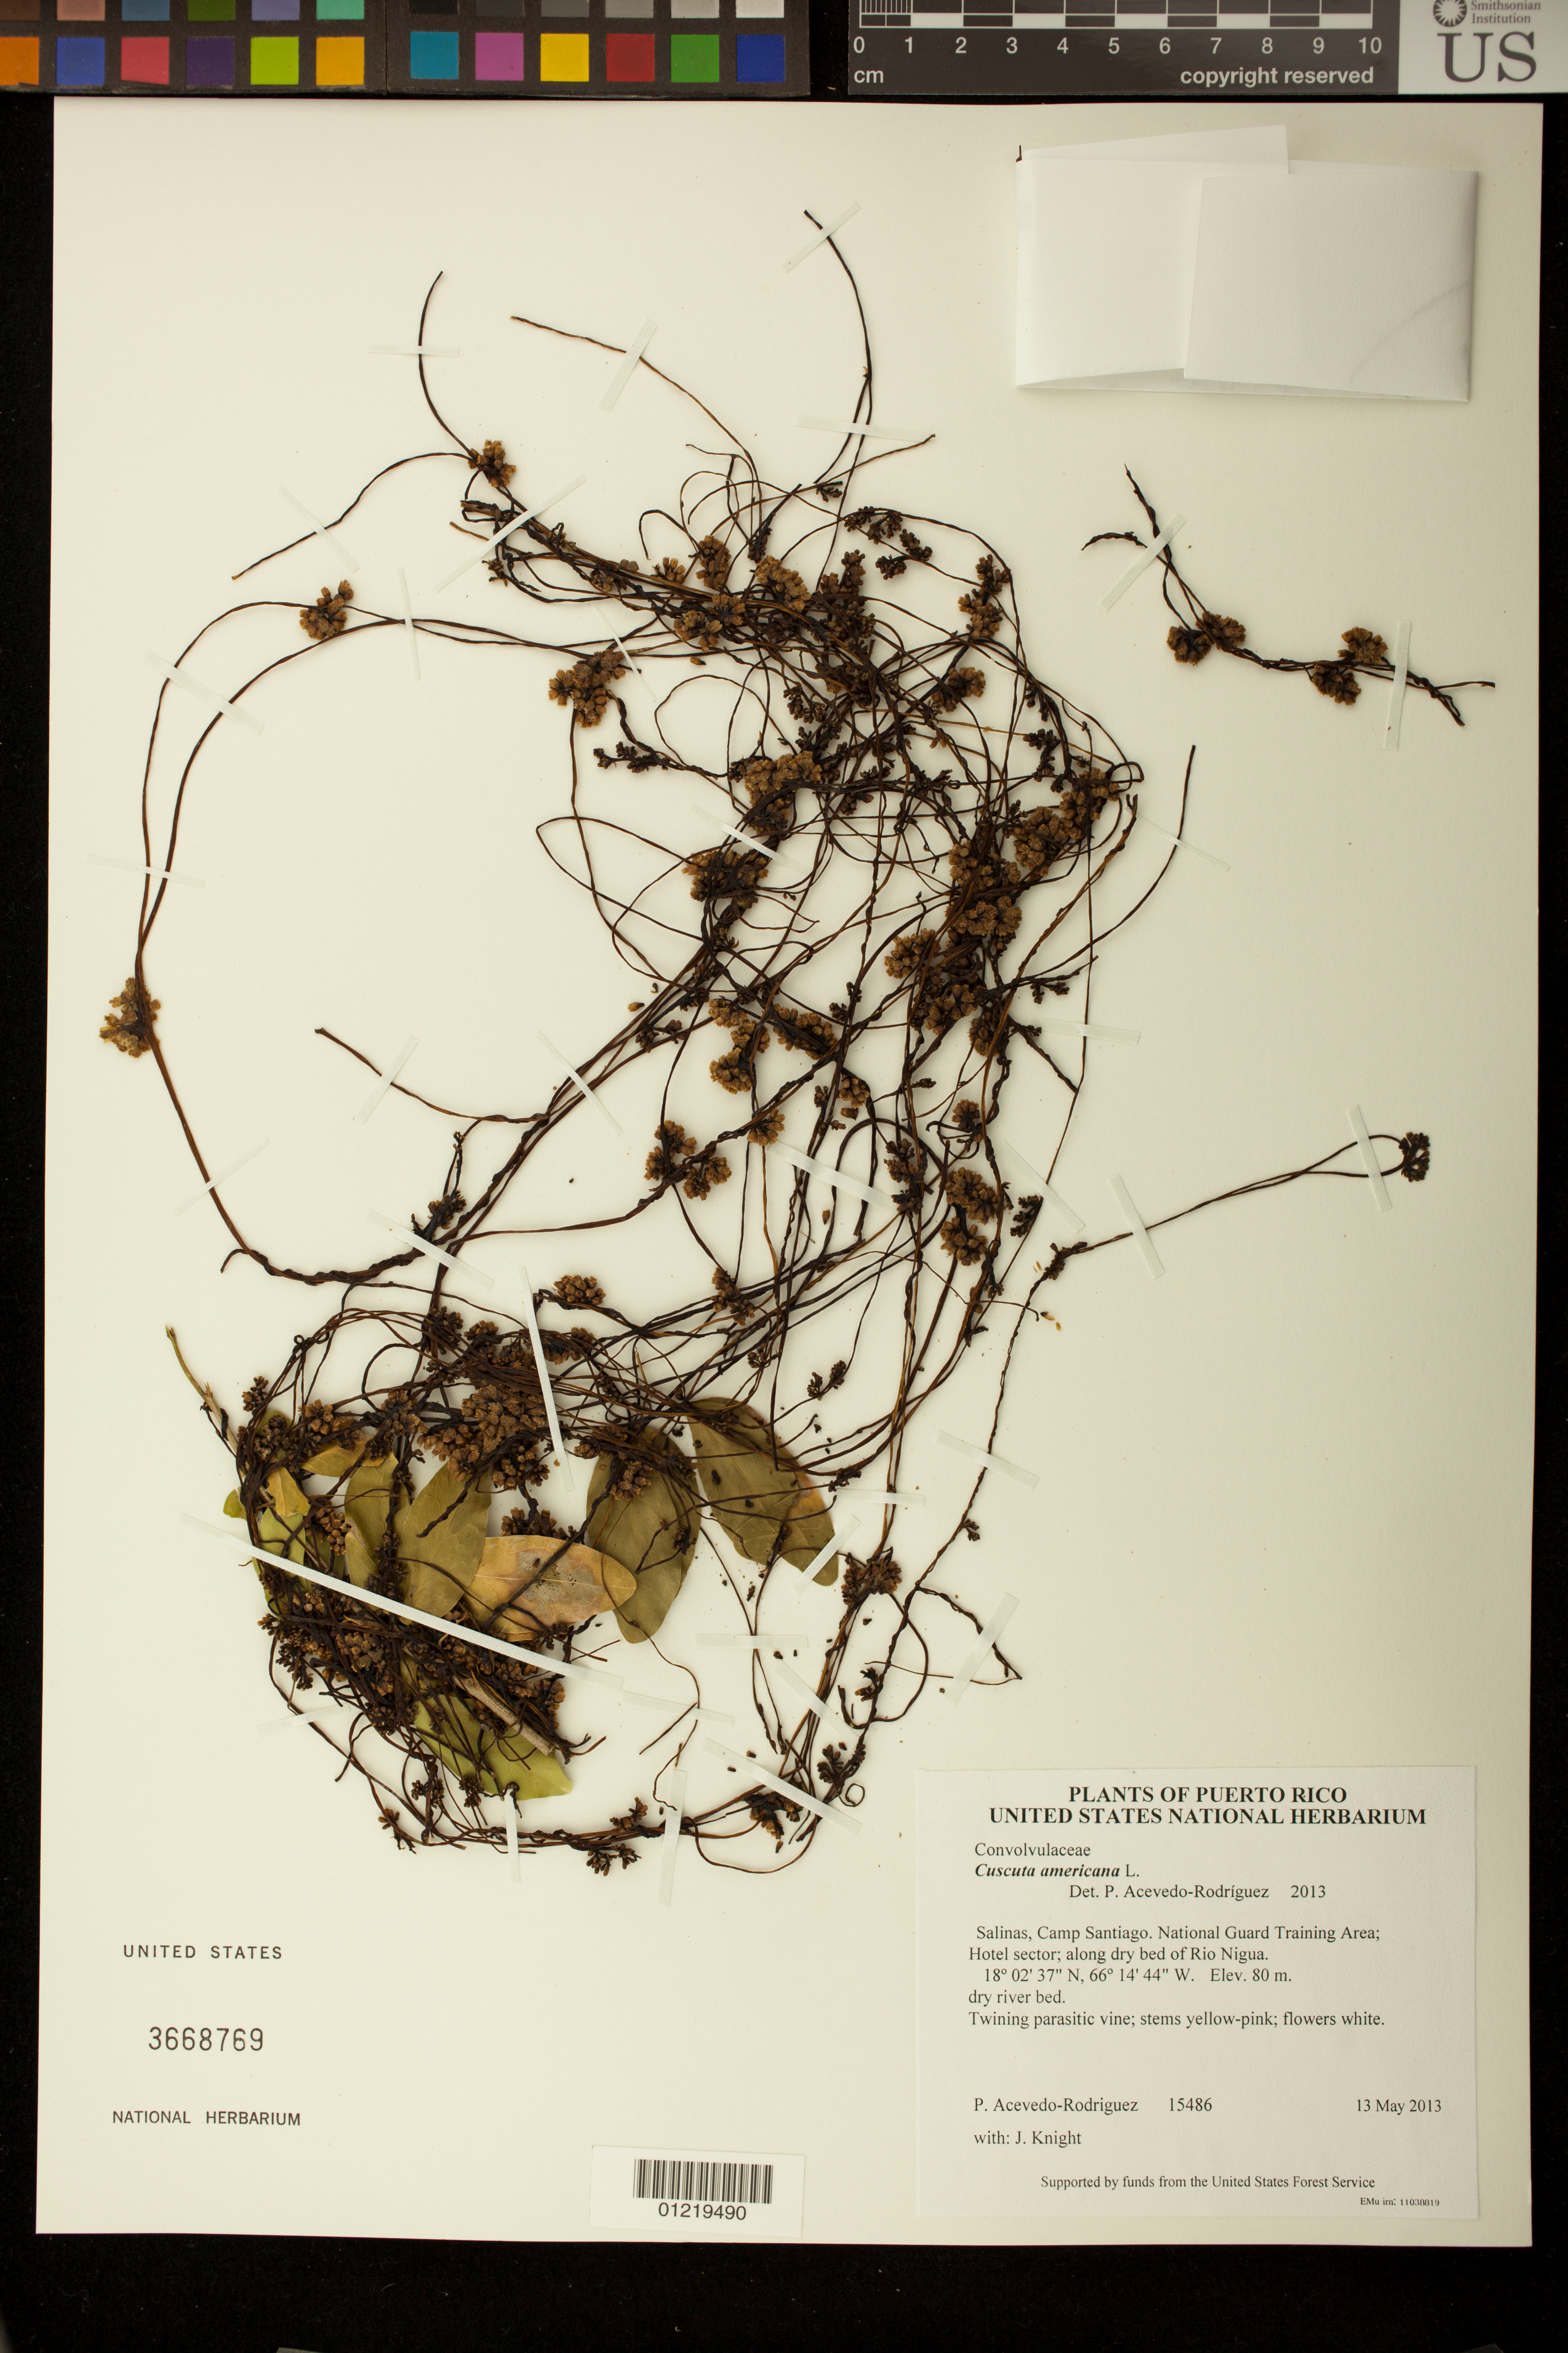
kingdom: Plantae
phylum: Tracheophyta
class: Magnoliopsida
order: Solanales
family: Convolvulaceae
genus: Cuscuta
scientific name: Cuscuta americana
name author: L.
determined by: Acevedo-Rodríguez, P., (BOT), Smithsonian Institution - National Museum of Natural History (UNITED STATES)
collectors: P. Acevedo-Rodr. & J. Knight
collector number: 15486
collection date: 2013-05-13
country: Puerto Rico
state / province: Salinas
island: Puerto Rico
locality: Camp Santiago. National Guard Training Area; Hotel sector; along dry bed of Rio Nigua.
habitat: dry river bed.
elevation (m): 80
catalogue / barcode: US 3668769